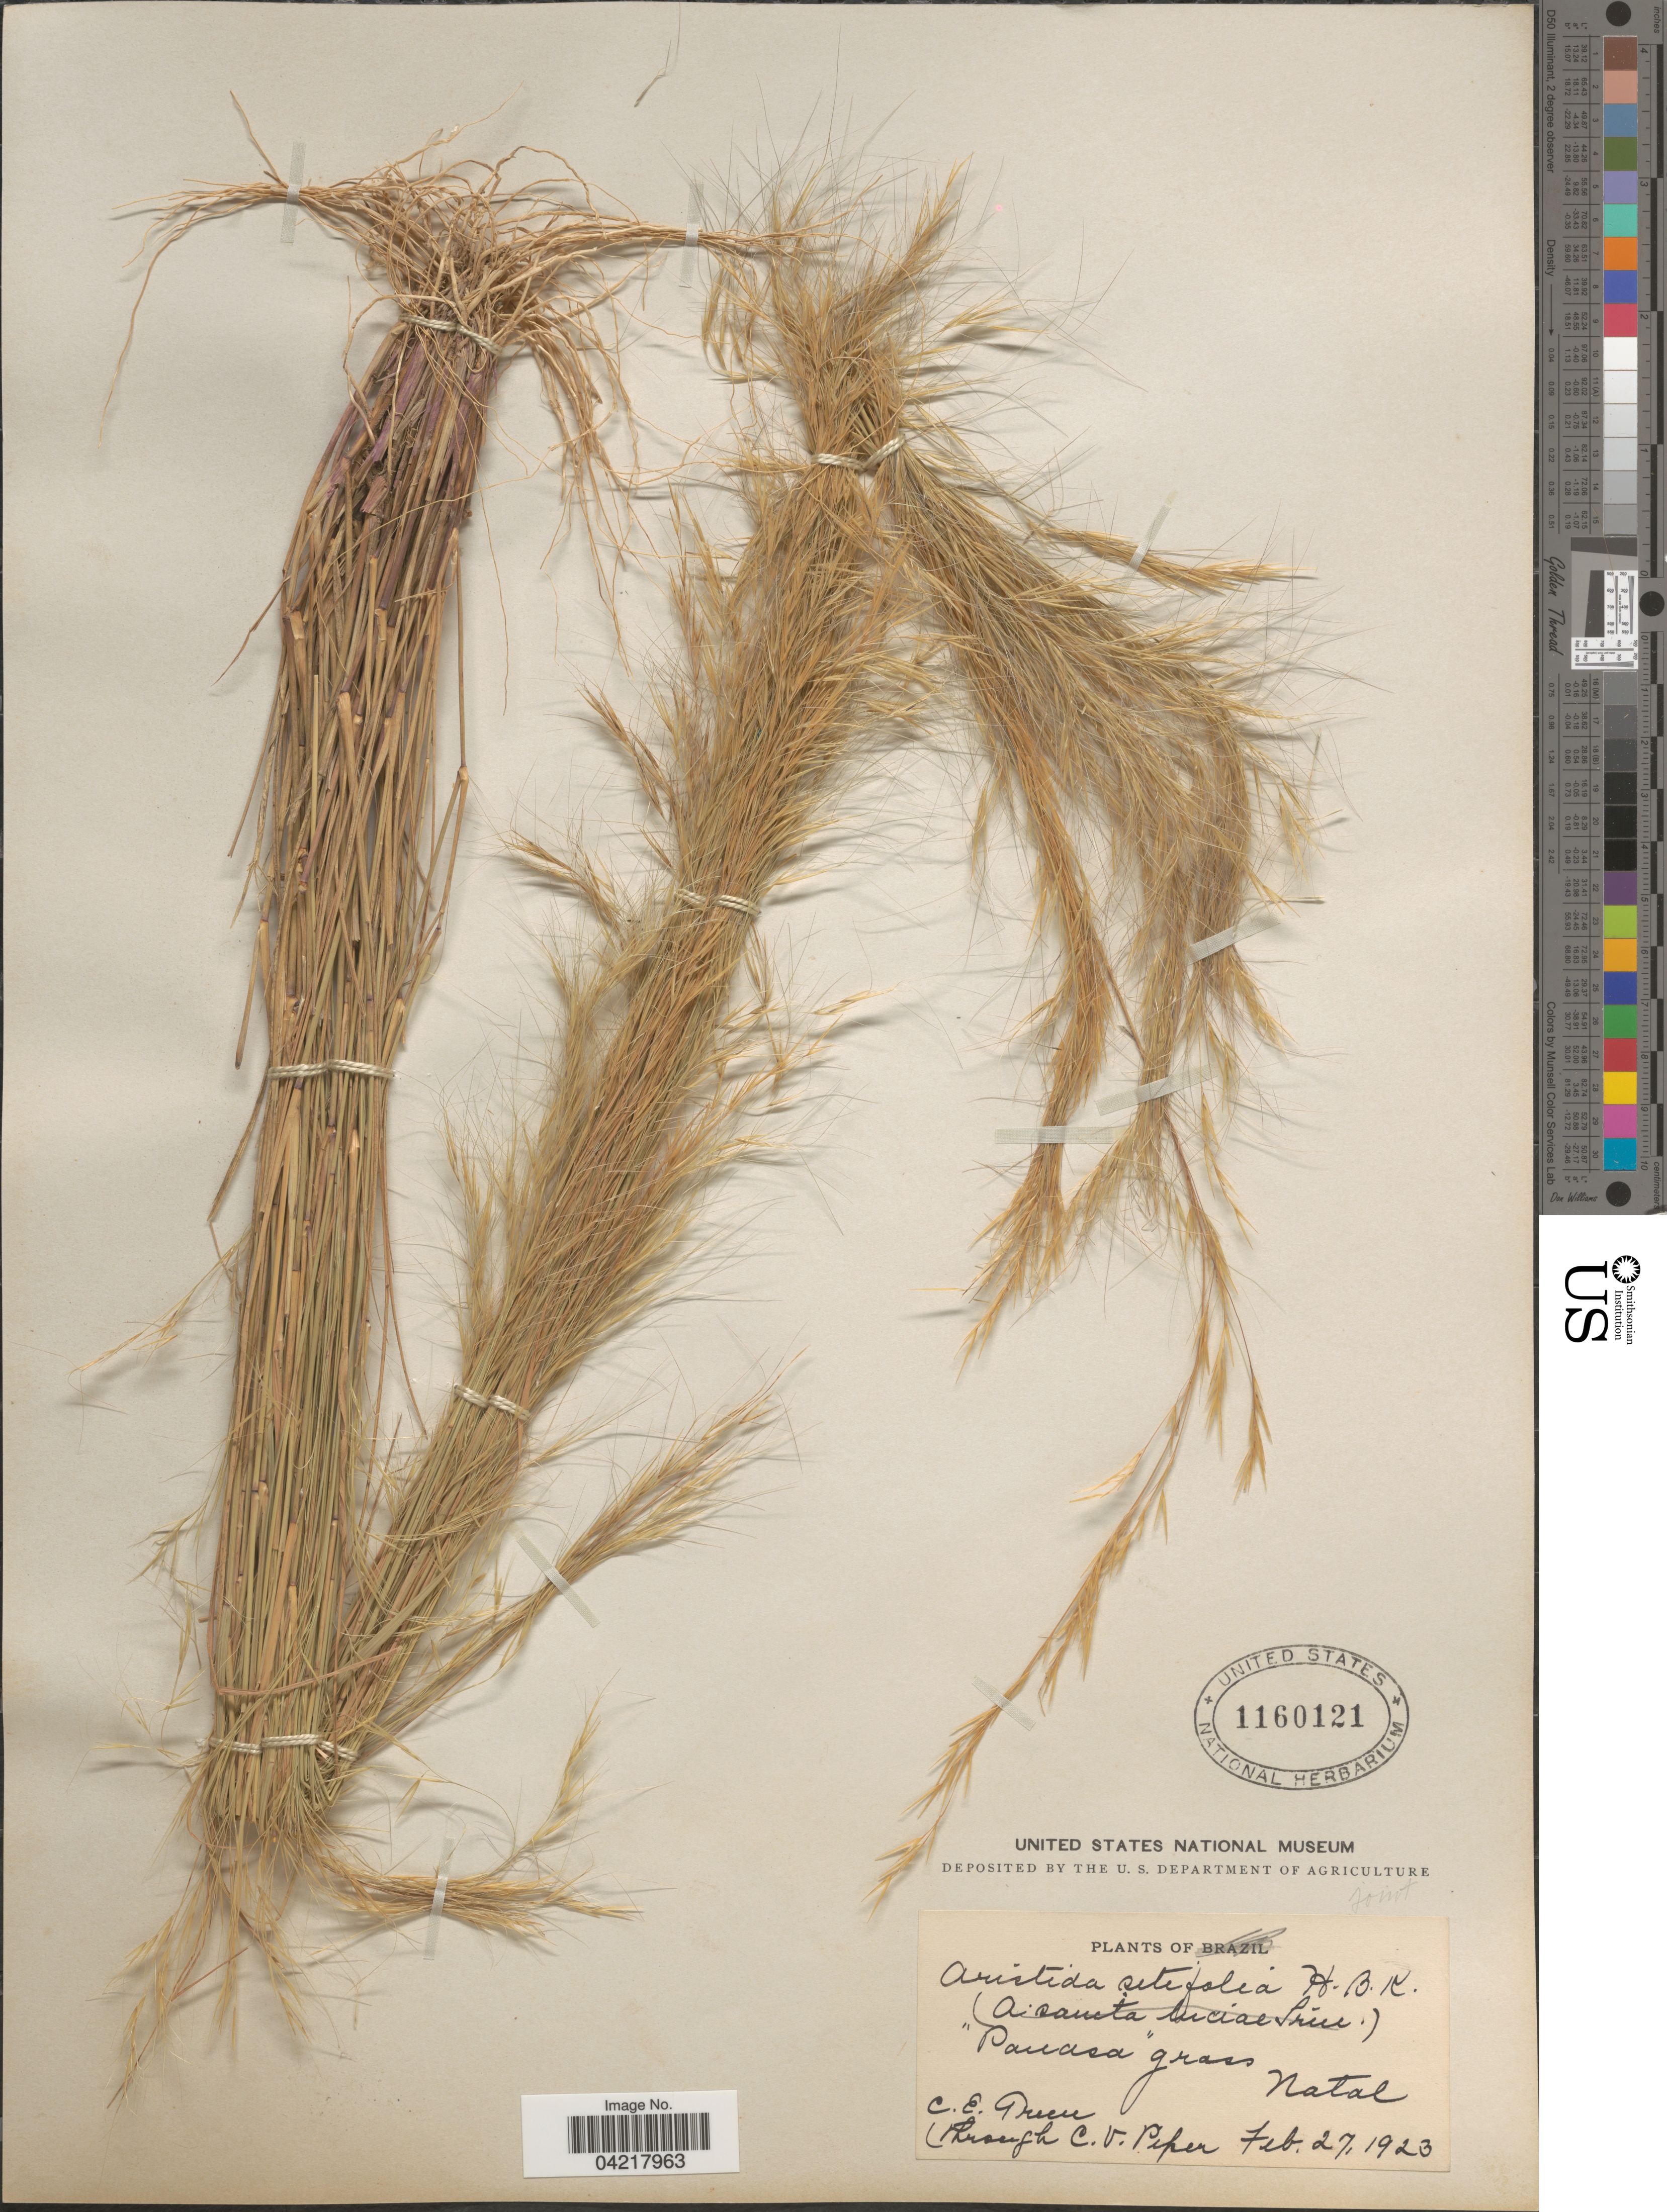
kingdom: Plantae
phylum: Tracheophyta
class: Liliopsida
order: Poales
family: Poaceae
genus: Aristida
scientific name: Aristida sp.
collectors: C. Green & C. V. Piper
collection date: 1923-02-27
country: South Africa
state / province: KwaZulu-Natal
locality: Natal.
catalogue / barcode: US 1160121